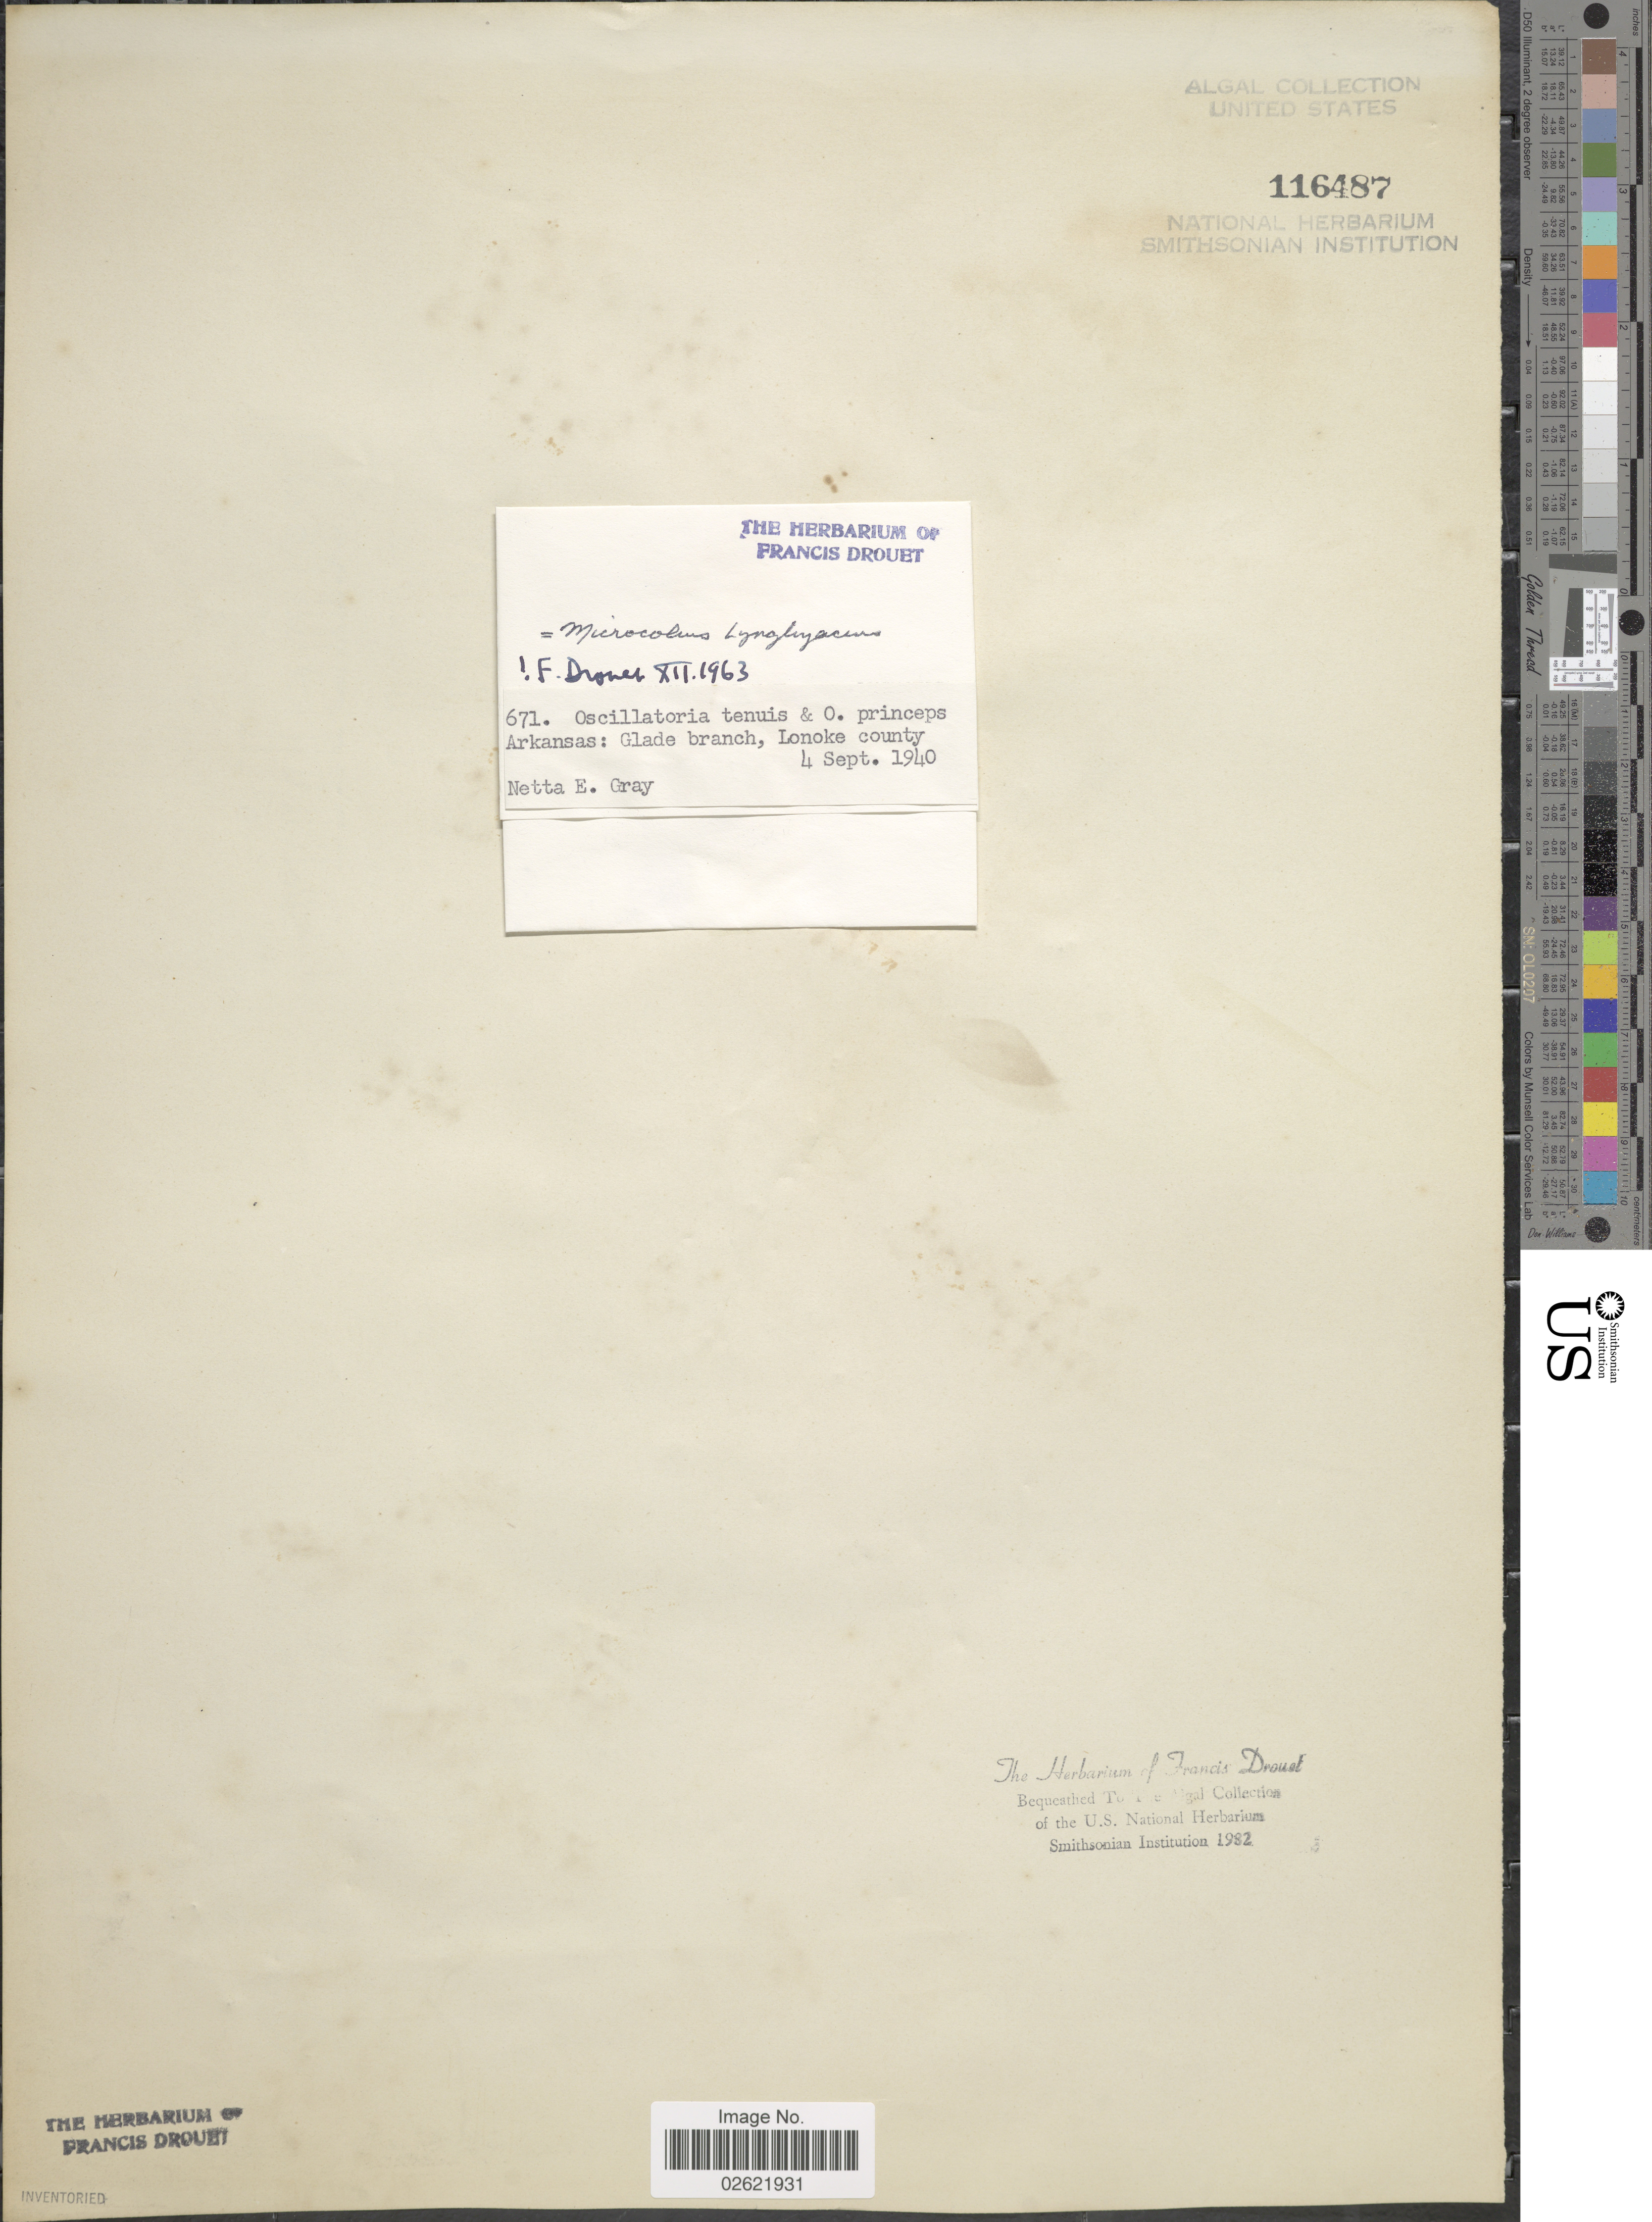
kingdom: Bacteria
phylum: Cyanobacteria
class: Cyanobacteriia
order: Cyanobacteriales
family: Microcoleaceae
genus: Microcoleus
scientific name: Microcoleus lyngbyaceus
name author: Kütz. ex Forti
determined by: Drouet, F. E.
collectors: N. E. Gray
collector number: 671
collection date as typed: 04 Sep 1940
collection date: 1940-09-04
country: United States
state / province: Arkansas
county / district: Lonoke County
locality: Glade Branch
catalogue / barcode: US 116487